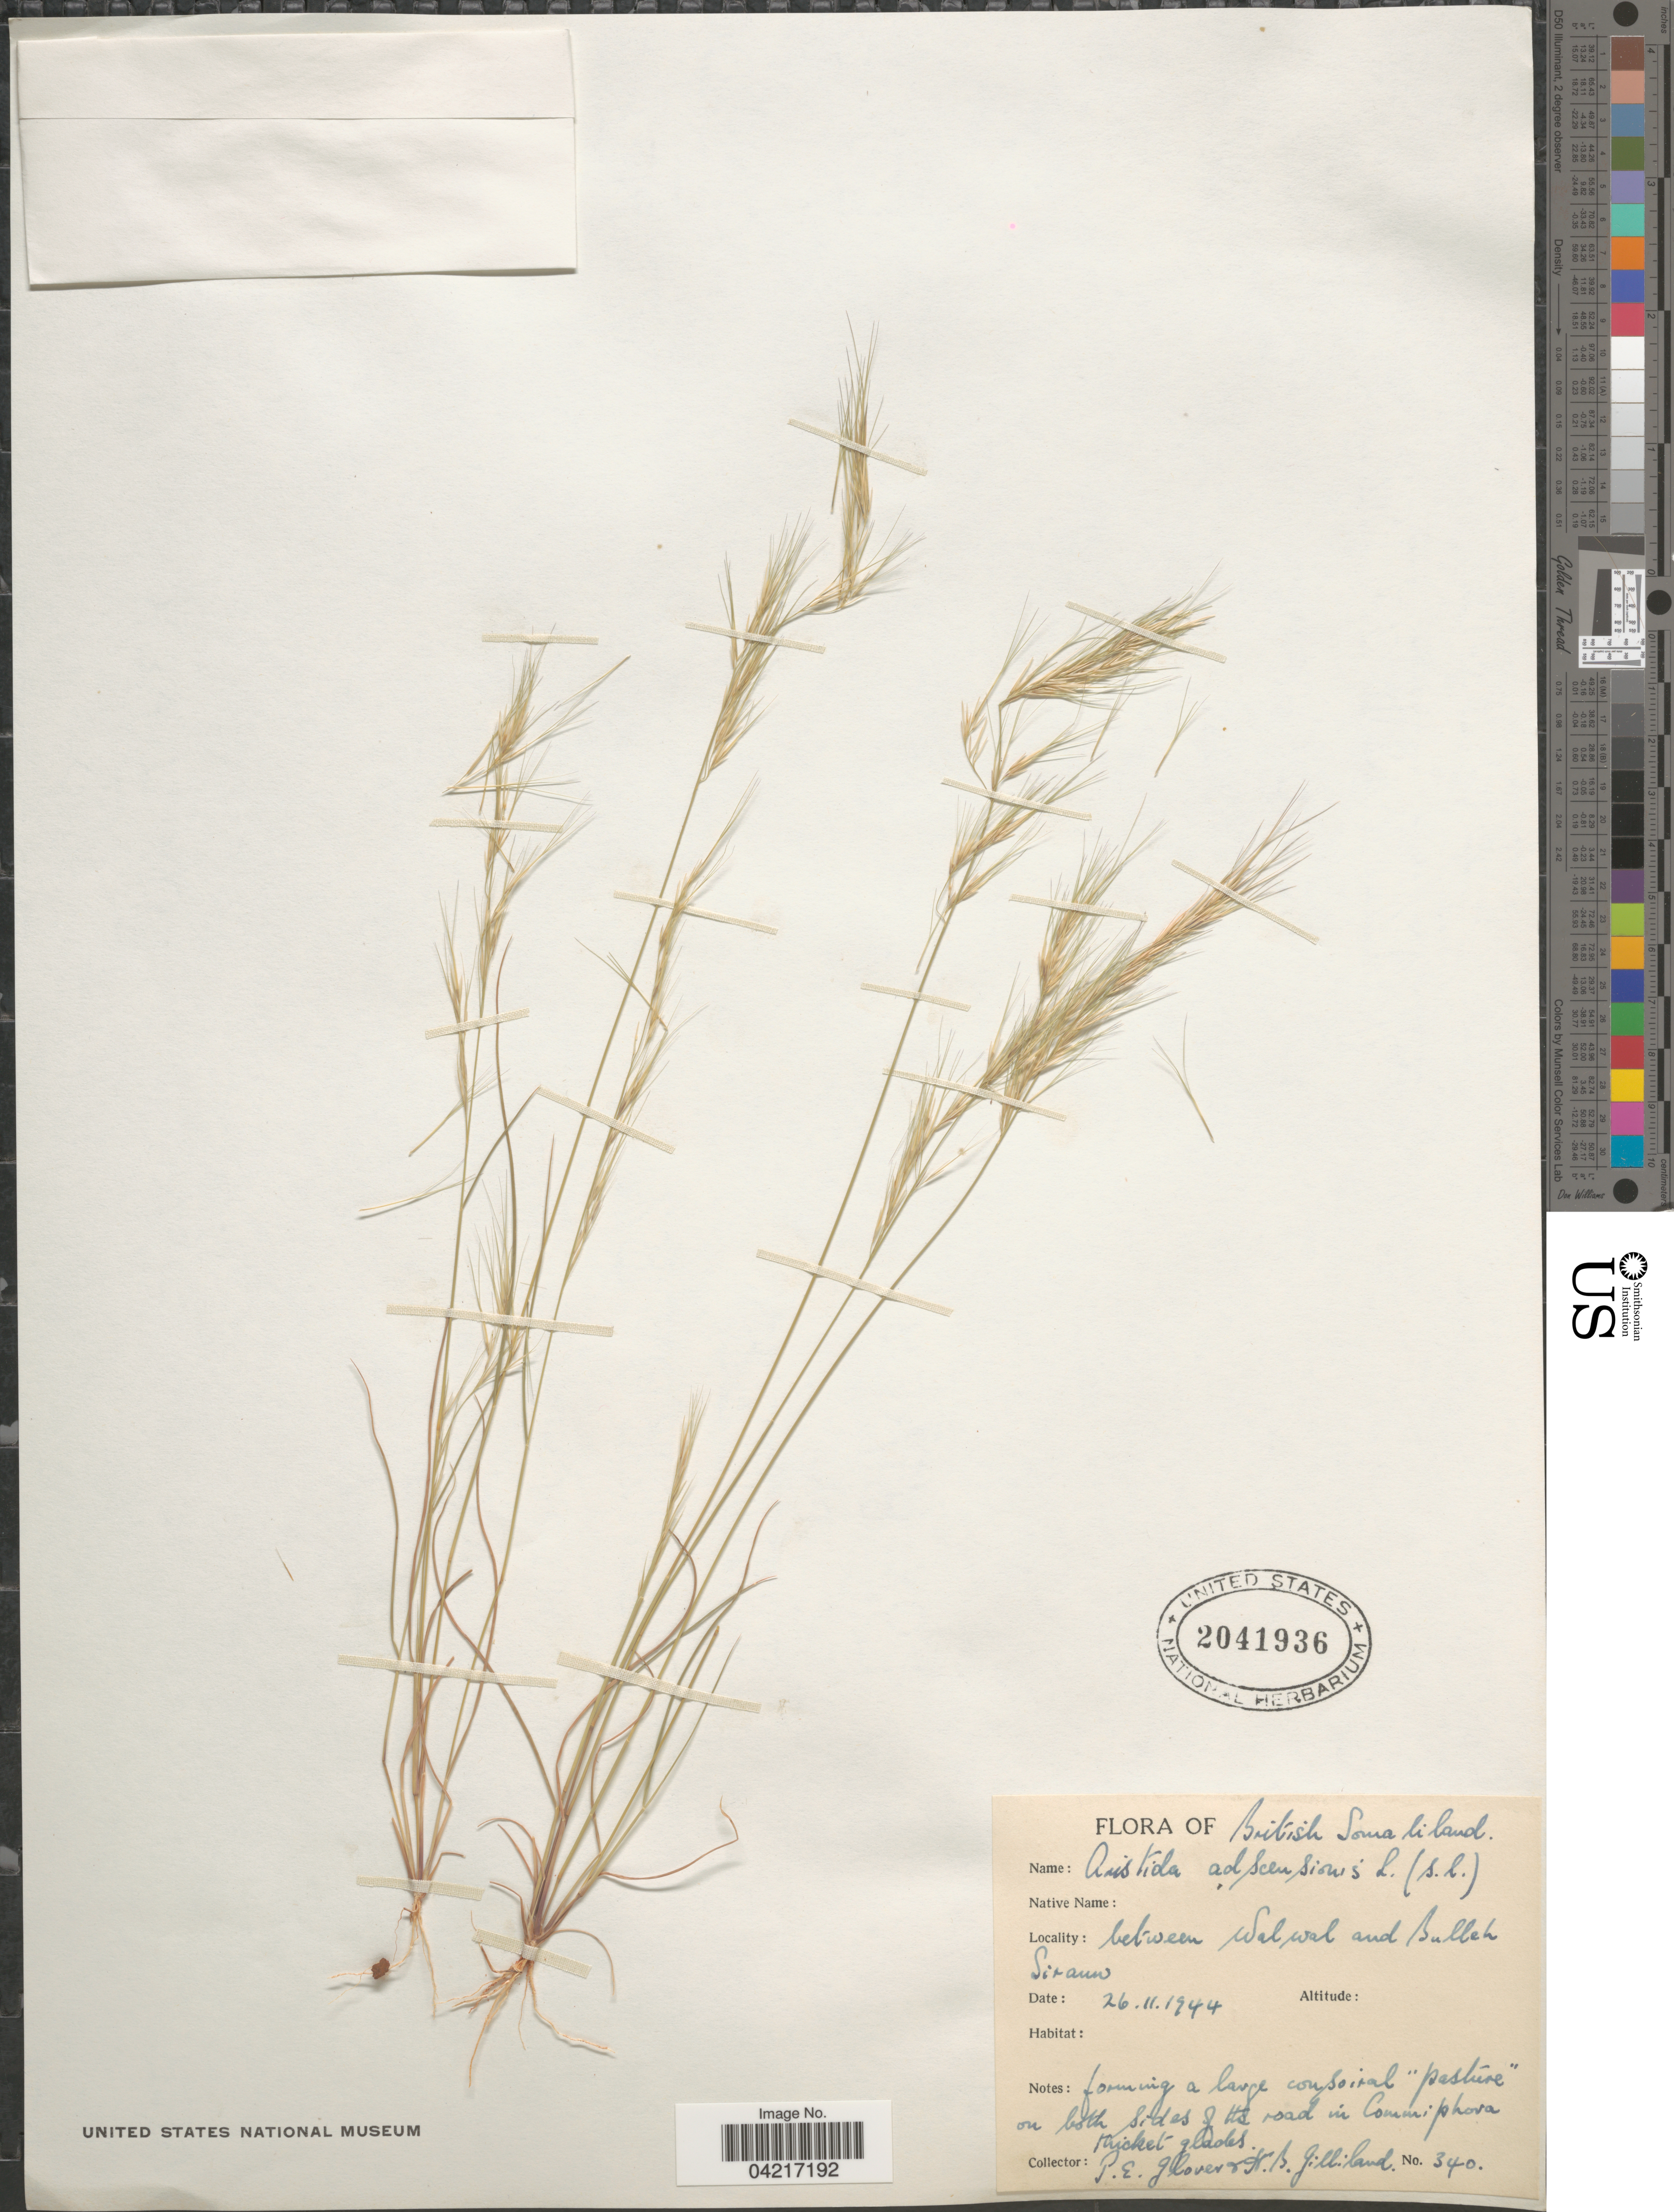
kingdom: Plantae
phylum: Tracheophyta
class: Liliopsida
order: Poales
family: Poaceae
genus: Aristida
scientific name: Aristida adscensionis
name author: L.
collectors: P. Glover & H. Gilliland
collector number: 340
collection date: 1944-11-26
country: Somalia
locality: British Somaliland. Between Walwal and Bulleh Sitann. Forming a large consortial "pasture" on both sides of its road in Commiphora thicket glades.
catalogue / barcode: US 2041936